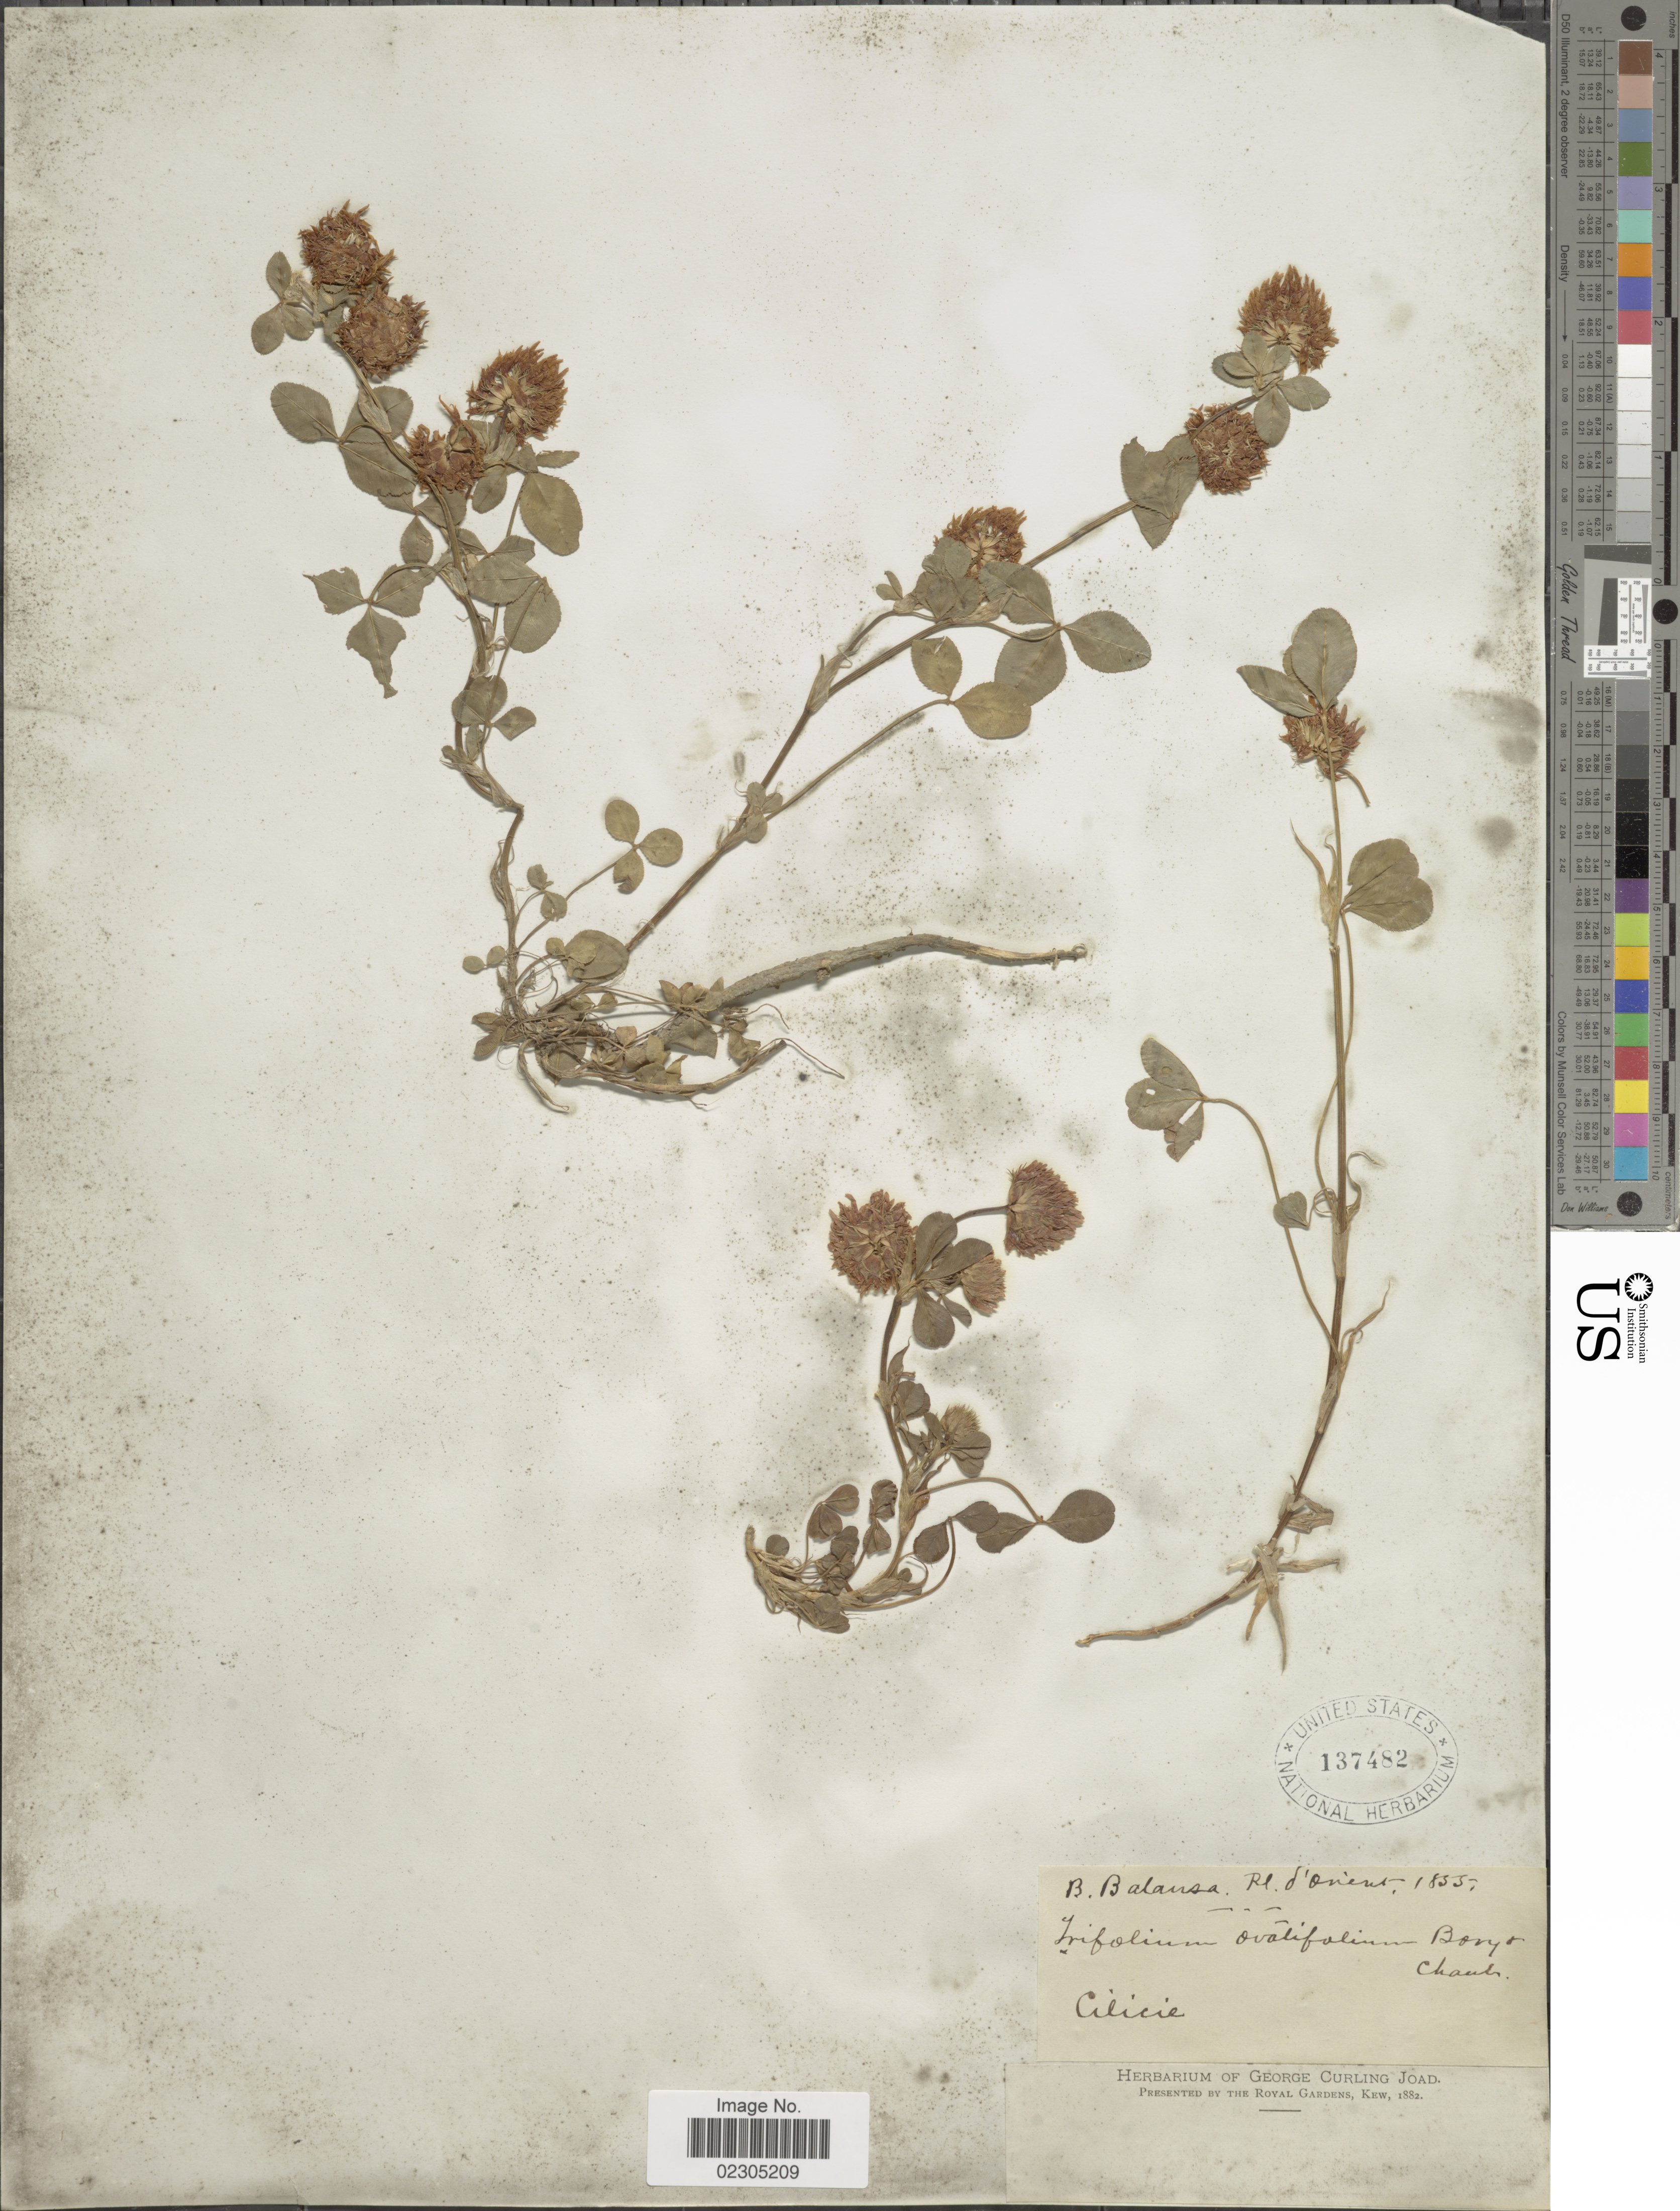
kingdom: Plantae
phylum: Tracheophyta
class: Magnoliopsida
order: Fabales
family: Fabaceae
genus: Trifolium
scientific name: Trifolium ovatifolium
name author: Bory & Chaub.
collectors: B. Balansa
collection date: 1855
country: Turkey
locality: D'Orient. Cilicie.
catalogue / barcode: US 137482